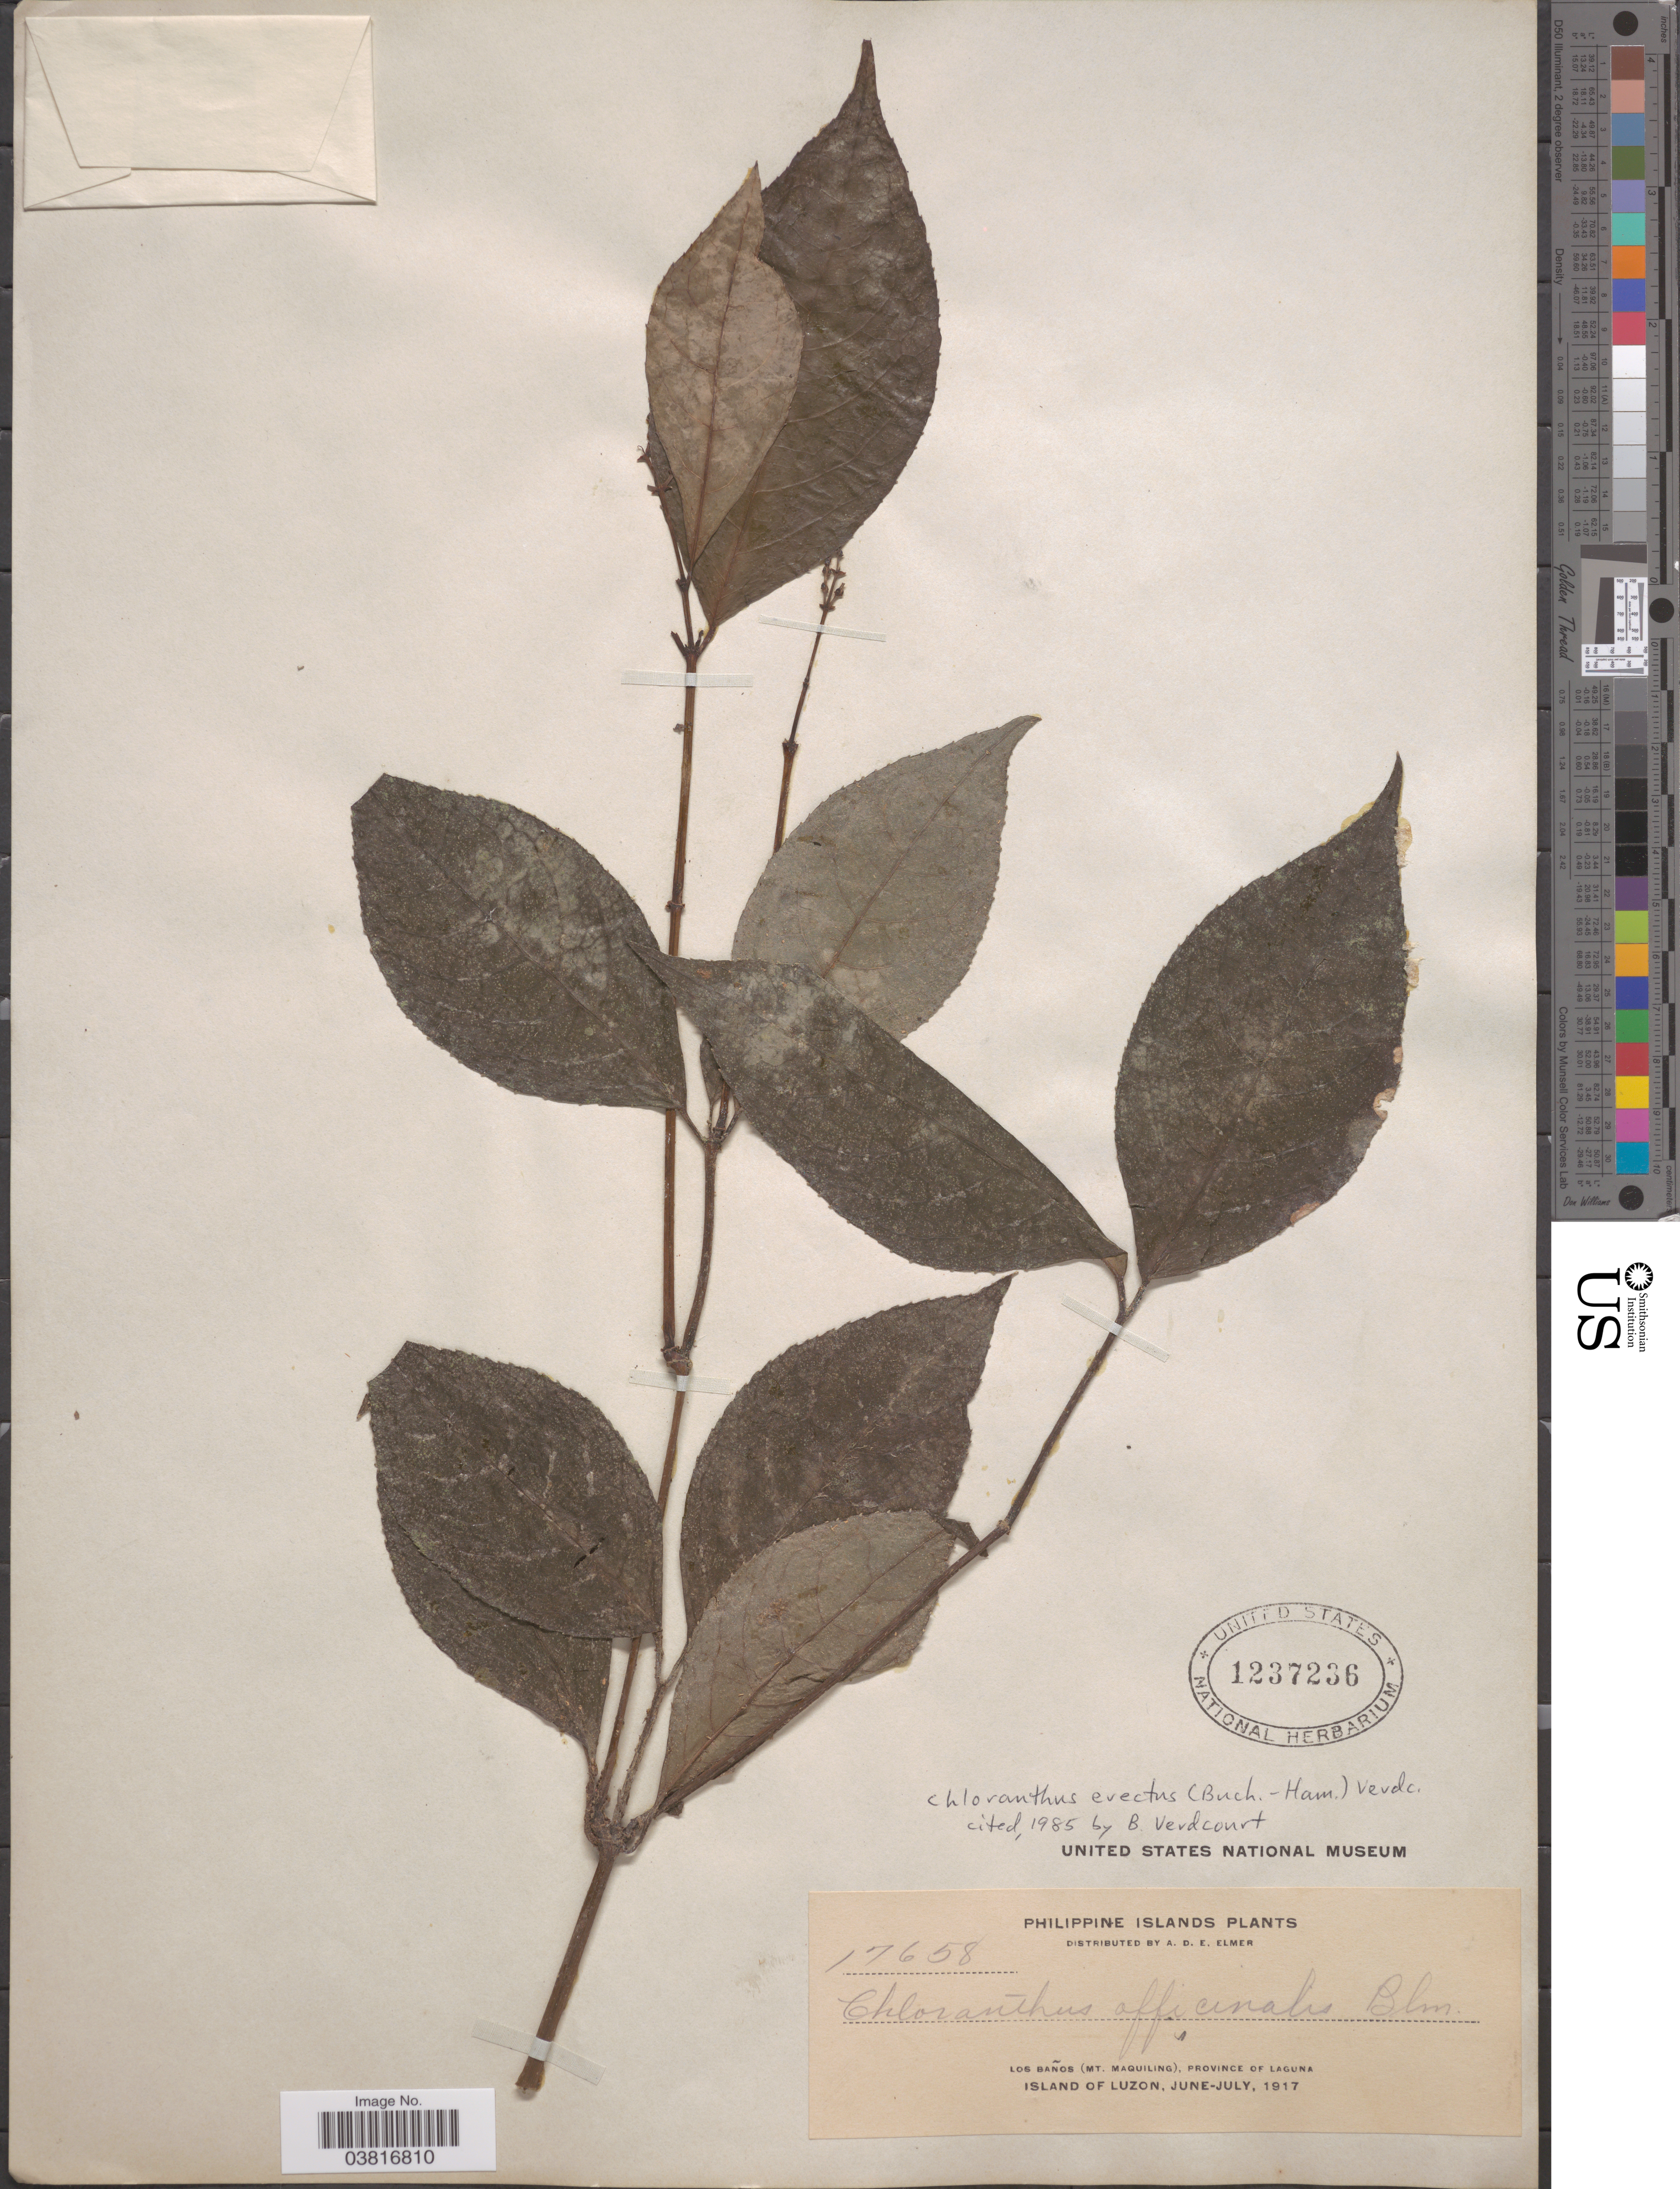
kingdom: Plantae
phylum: Tracheophyta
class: Magnoliopsida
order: Chloranthales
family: Chloranthaceae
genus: Chloranthus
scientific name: Chloranthus erectus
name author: (Buch.-Ham.) Verdc.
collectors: A. D. E. Elmer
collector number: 17658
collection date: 1917-06/1917-07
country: Philippines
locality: Philippine Islands. Los Baños (Mt. Maquiling), Province of Laguna. Island of Luzon.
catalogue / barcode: US 1237236